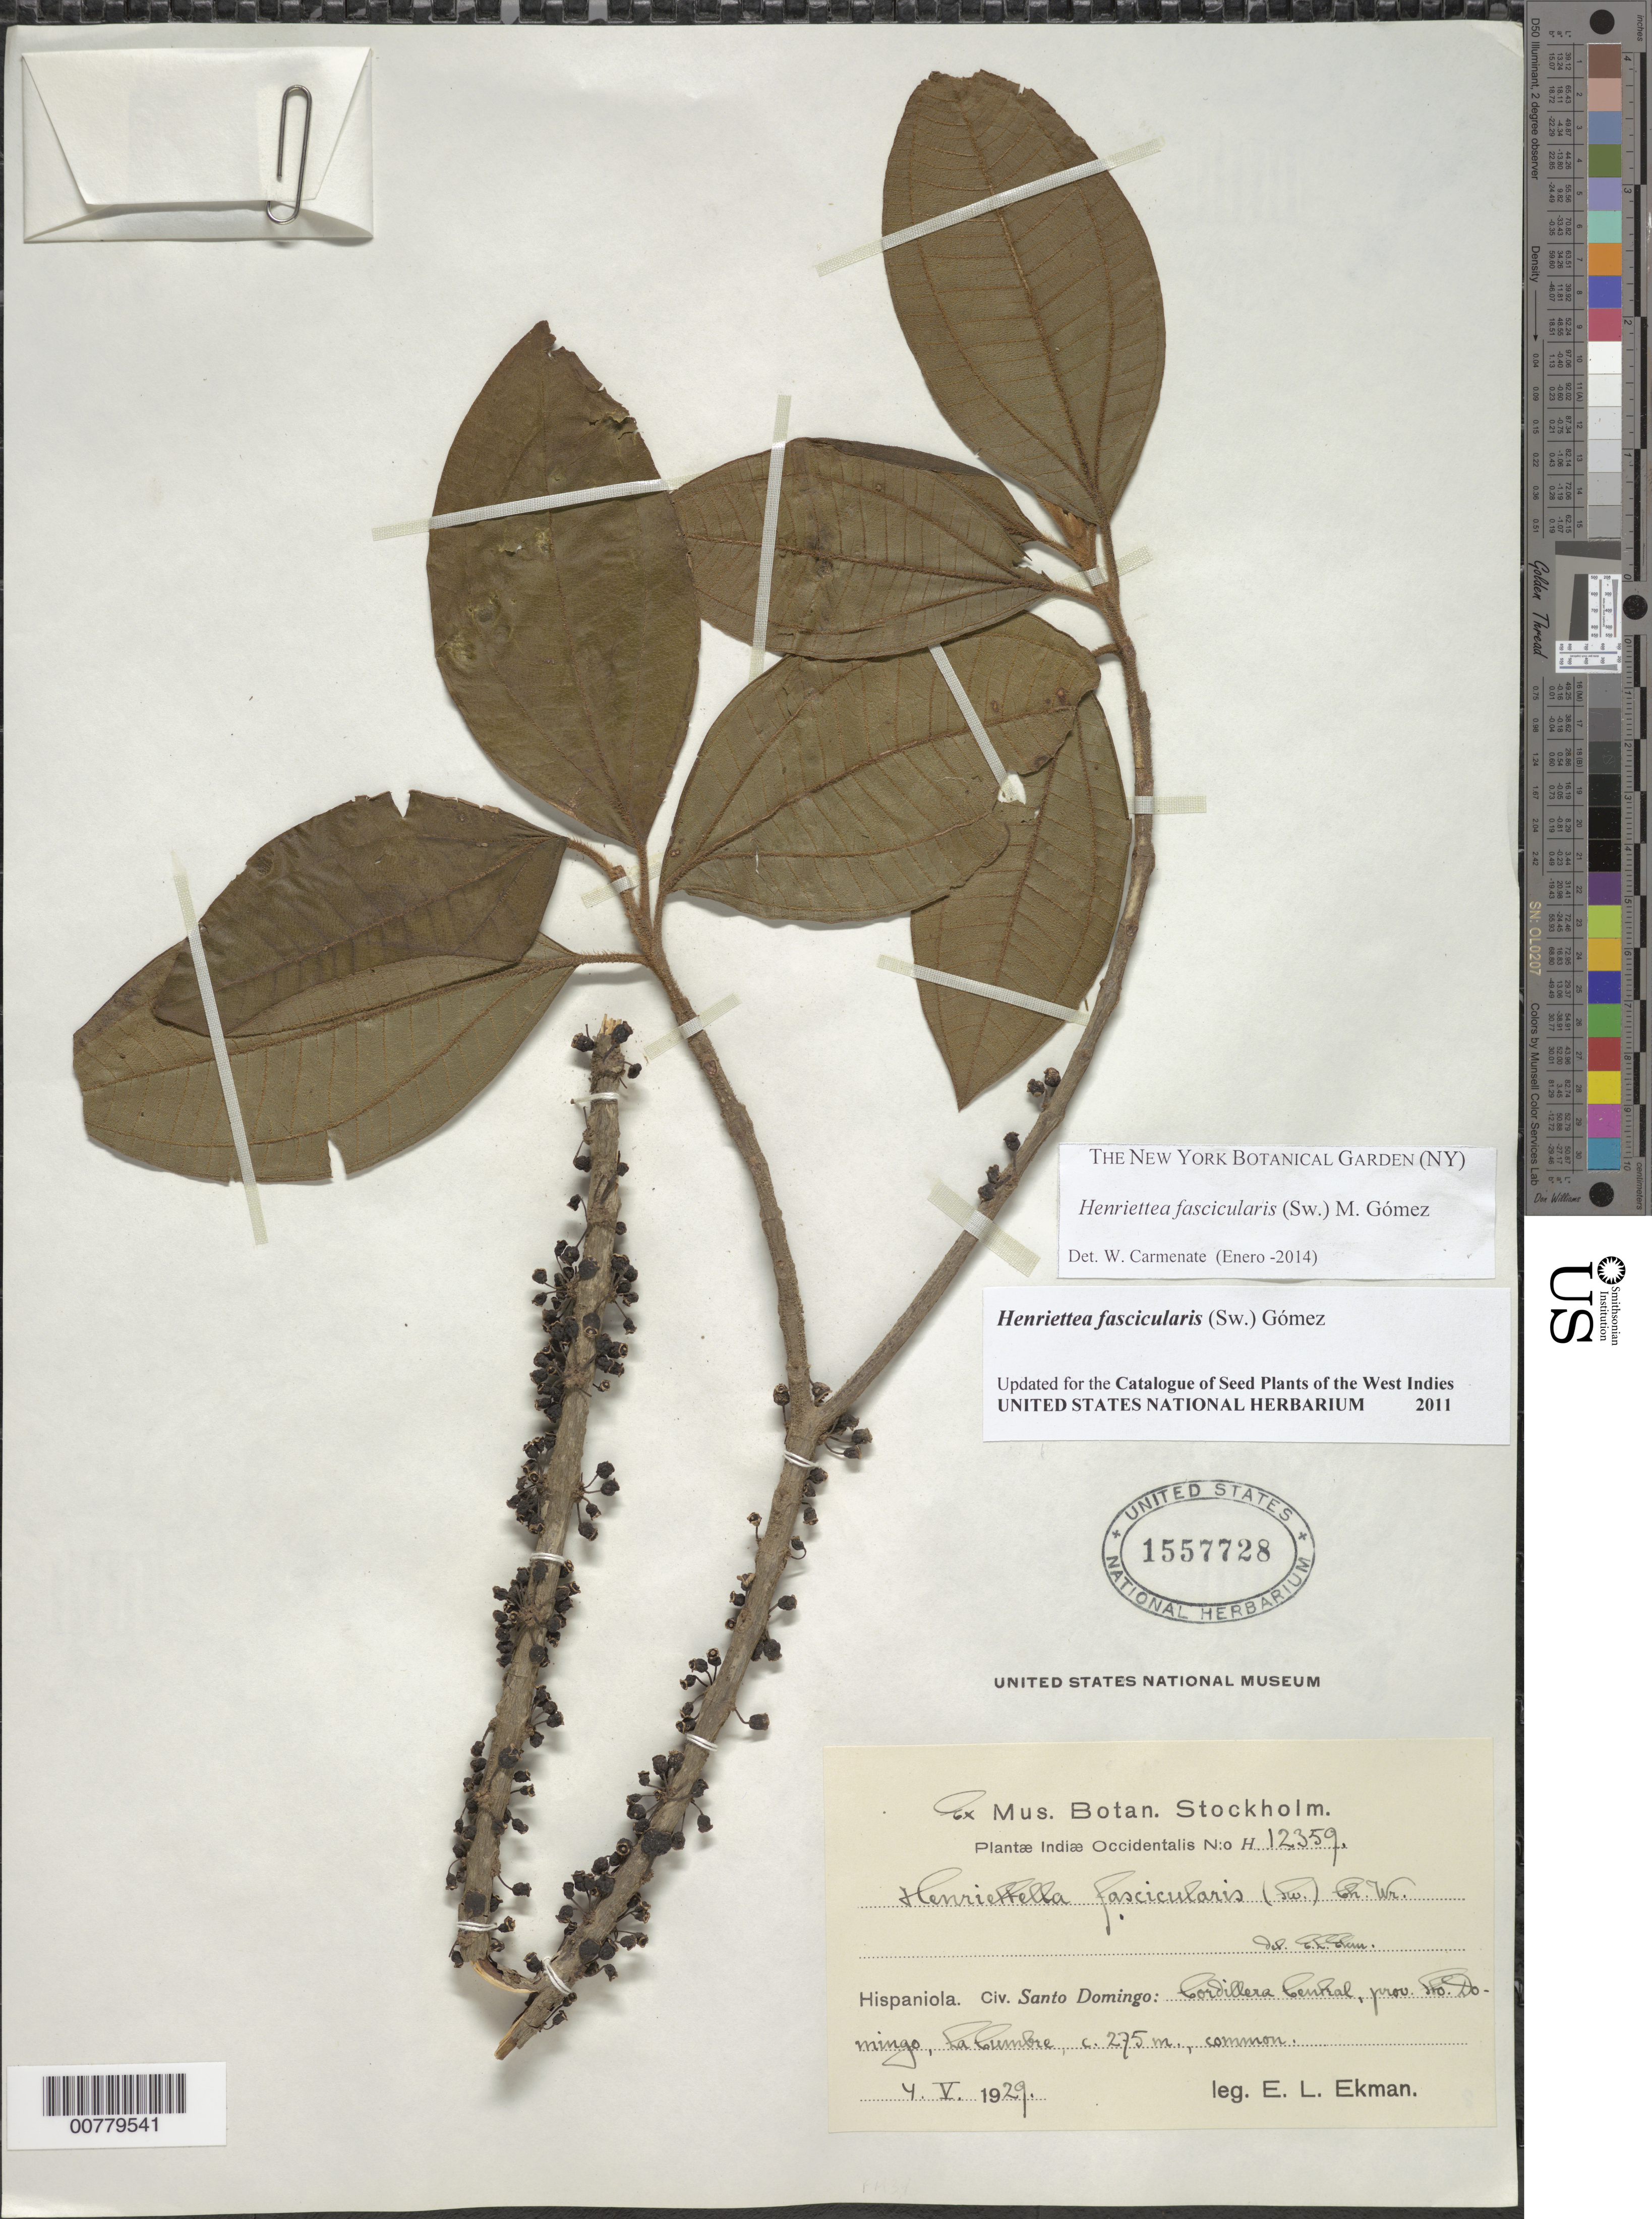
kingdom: Plantae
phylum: Tracheophyta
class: Magnoliopsida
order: Myrtales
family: Melastomataceae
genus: Henriettea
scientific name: Henriettea fascicularis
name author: (Sw.) M. Gómez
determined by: Carmenate, W.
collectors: E. L. Ekman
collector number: H 12359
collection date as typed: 04 May 1929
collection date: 1929-05-04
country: Dominican Republic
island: Hispaniola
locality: Province of Santo Domingo, Cordillera Central, La Cumbre.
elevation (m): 275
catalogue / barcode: US 1557728